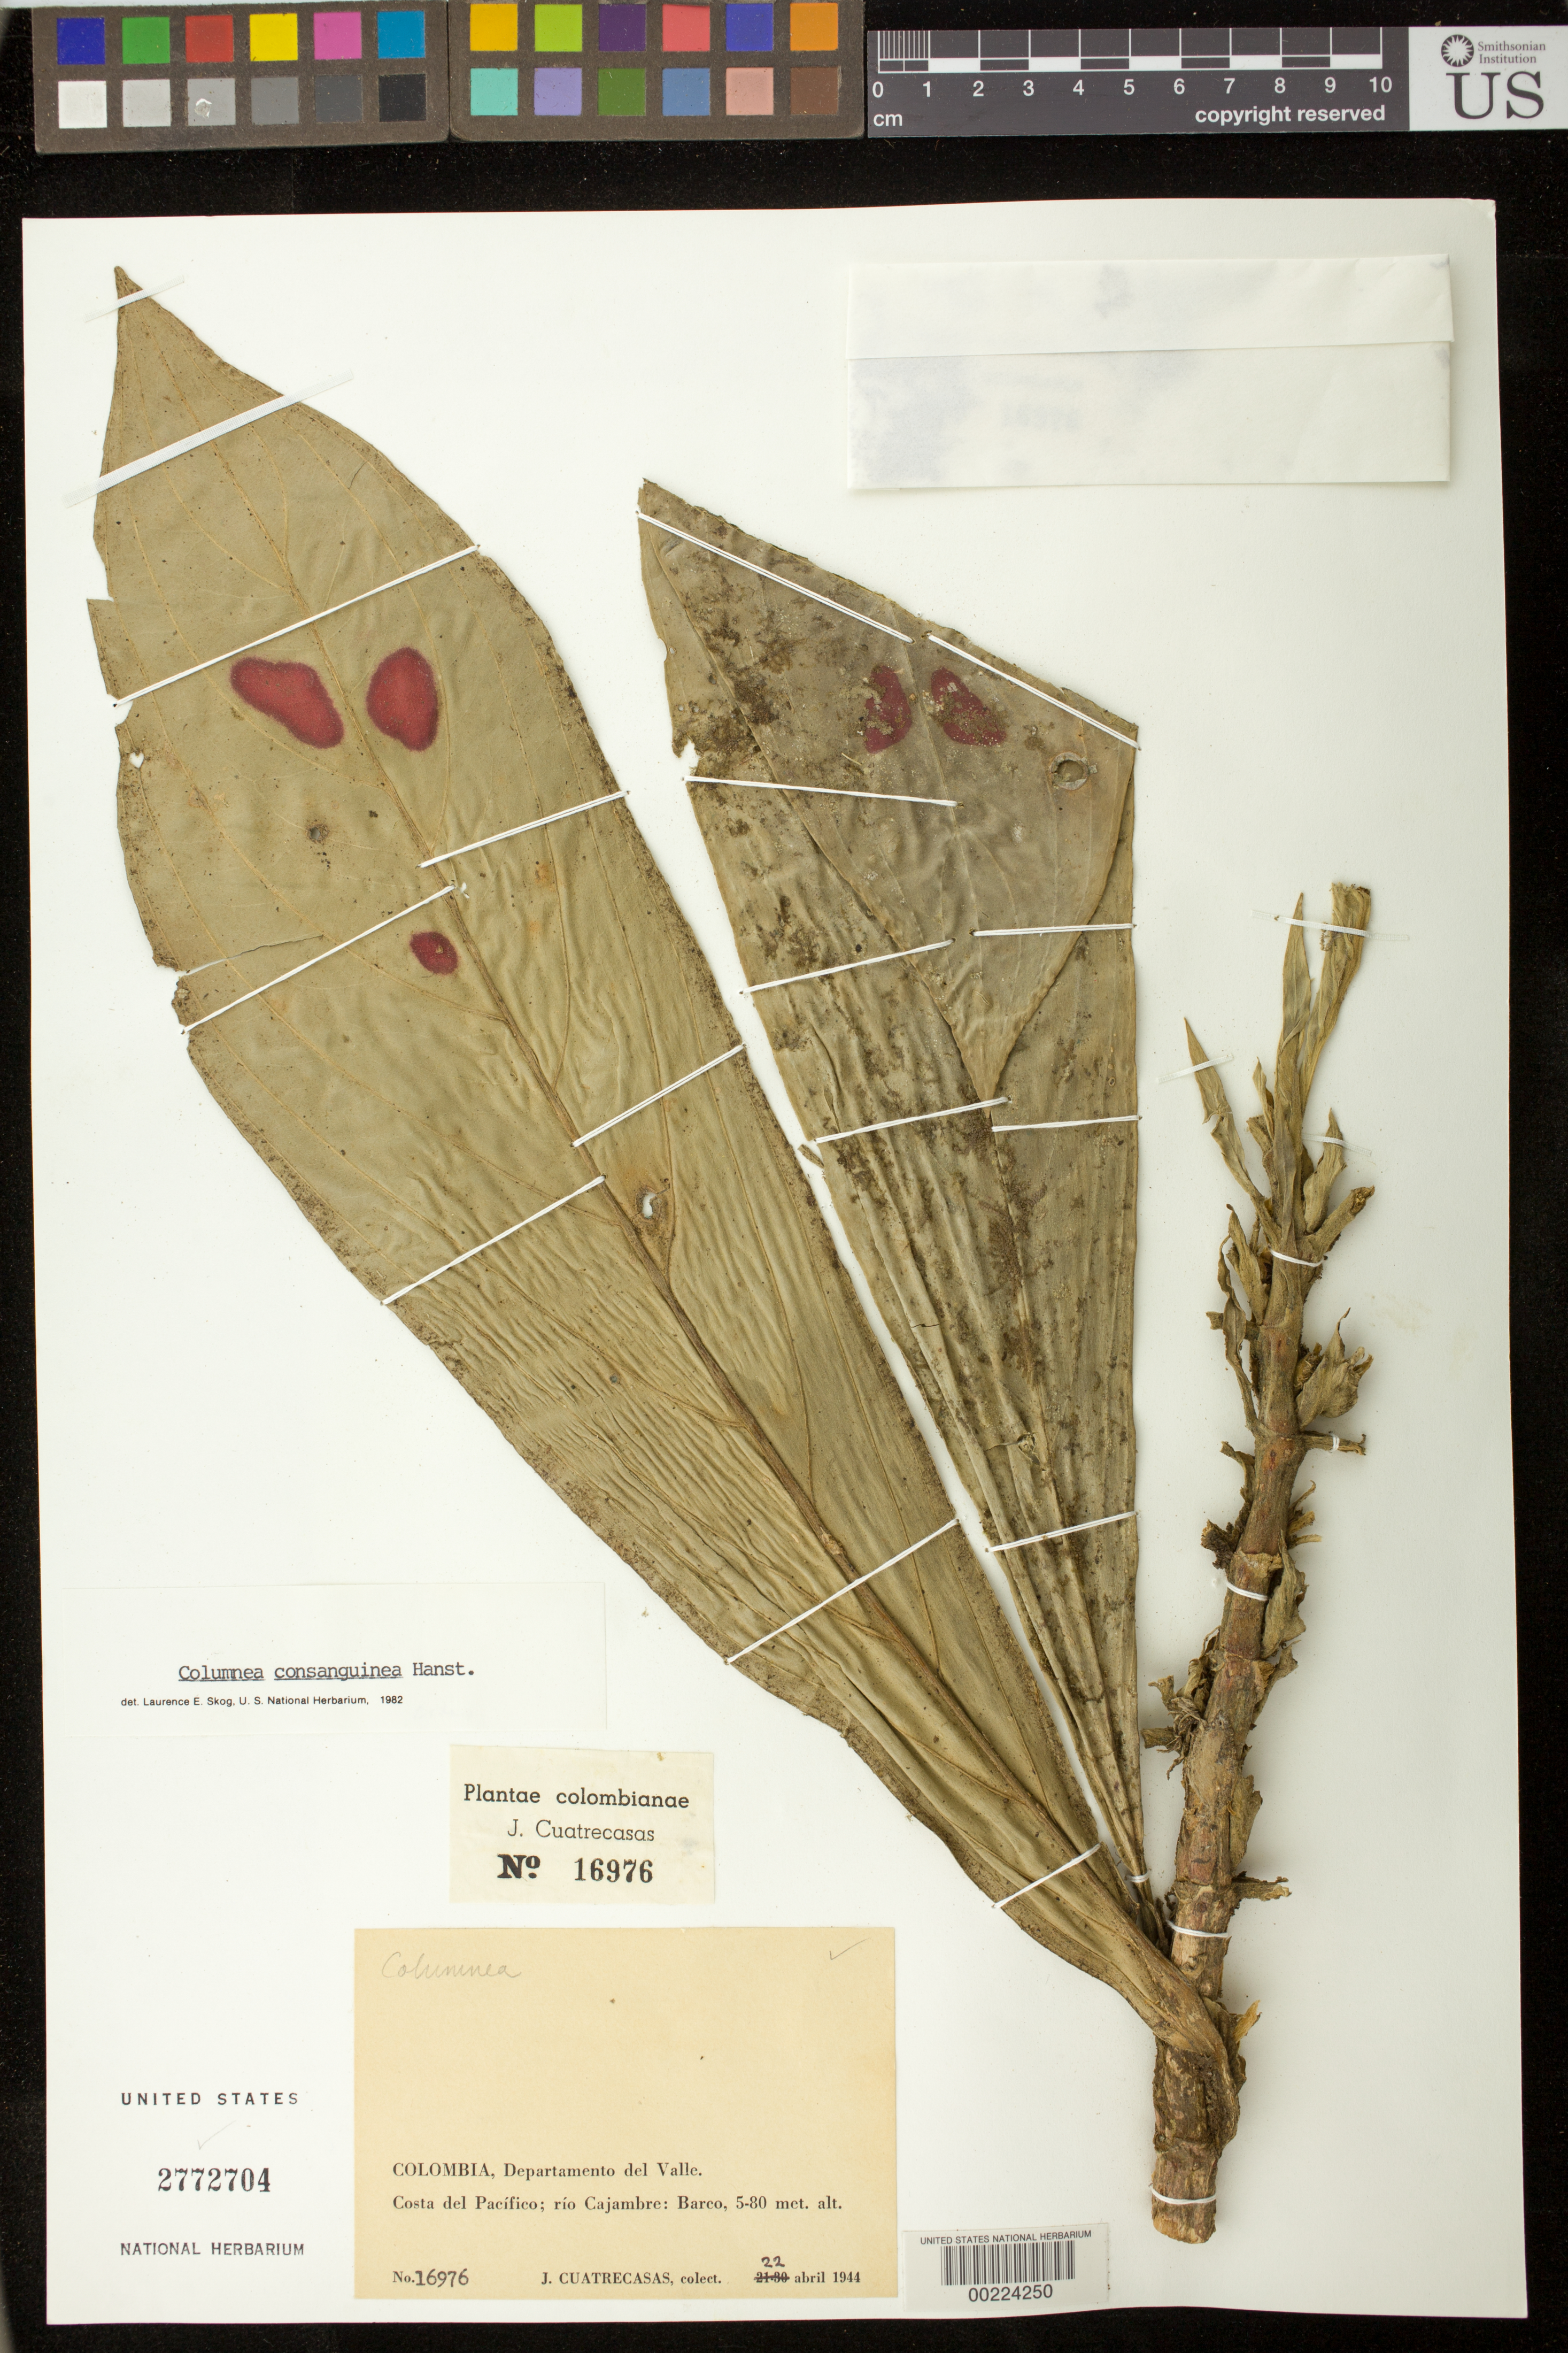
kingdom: Plantae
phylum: Tracheophyta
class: Magnoliopsida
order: Lamiales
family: Gesneriaceae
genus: Columnea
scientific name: Columnea consanguinea Hanst. var. consanguinea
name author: (Hanst.) Hanst.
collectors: J. Cuatrecasas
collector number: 16976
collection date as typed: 22 Apr 1944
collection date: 1944-04-22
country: Colombia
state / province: Valle del Cauca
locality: Costa del Pacífico; río Cajambre: Barco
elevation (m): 5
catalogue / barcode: US 2772704